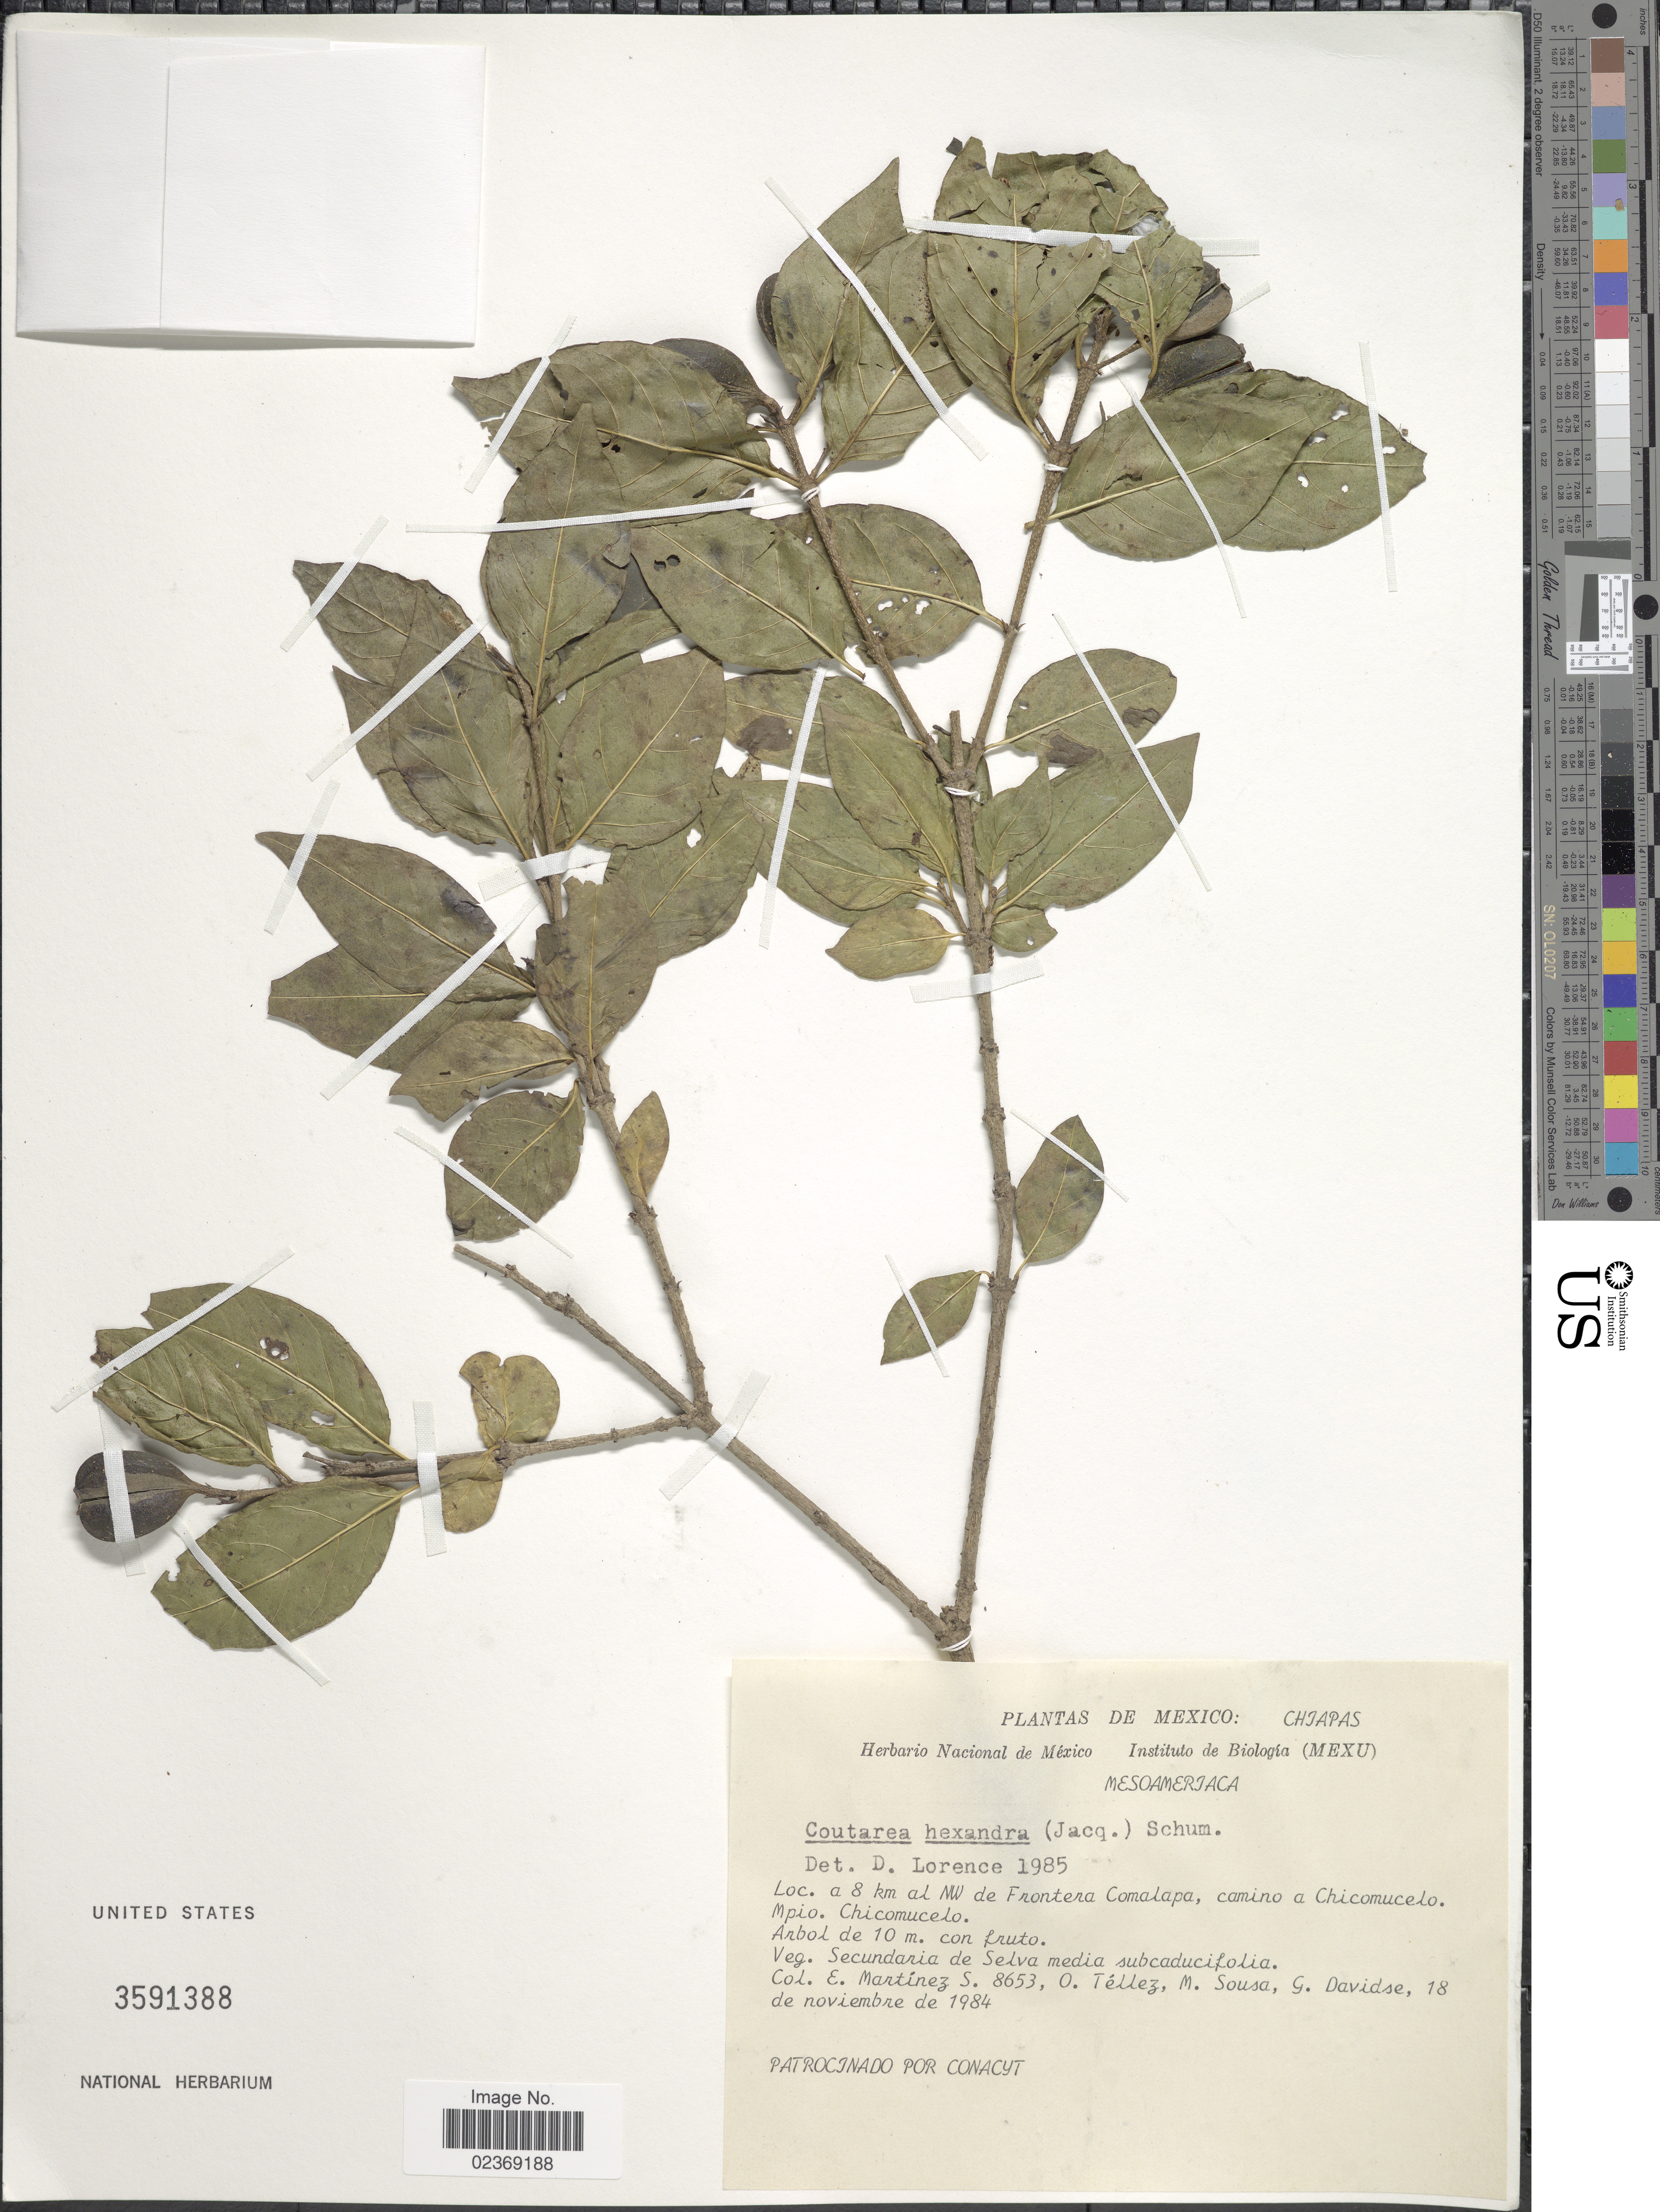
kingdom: Plantae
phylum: Tracheophyta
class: Magnoliopsida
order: Gentianales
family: Rubiaceae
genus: Coutarea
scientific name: Coutarea hexandra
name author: (Jacq.) K. Schum.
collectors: E. M. Martínez S., O. Tellez, M. Sousa & G. Davidse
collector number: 8653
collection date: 1984-11-18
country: Mexico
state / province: Chiapas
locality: A 8 km al W de Frontera Comalapa, camino a Chicomucelo. Mpio. Chicomucelo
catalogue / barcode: US 3591388